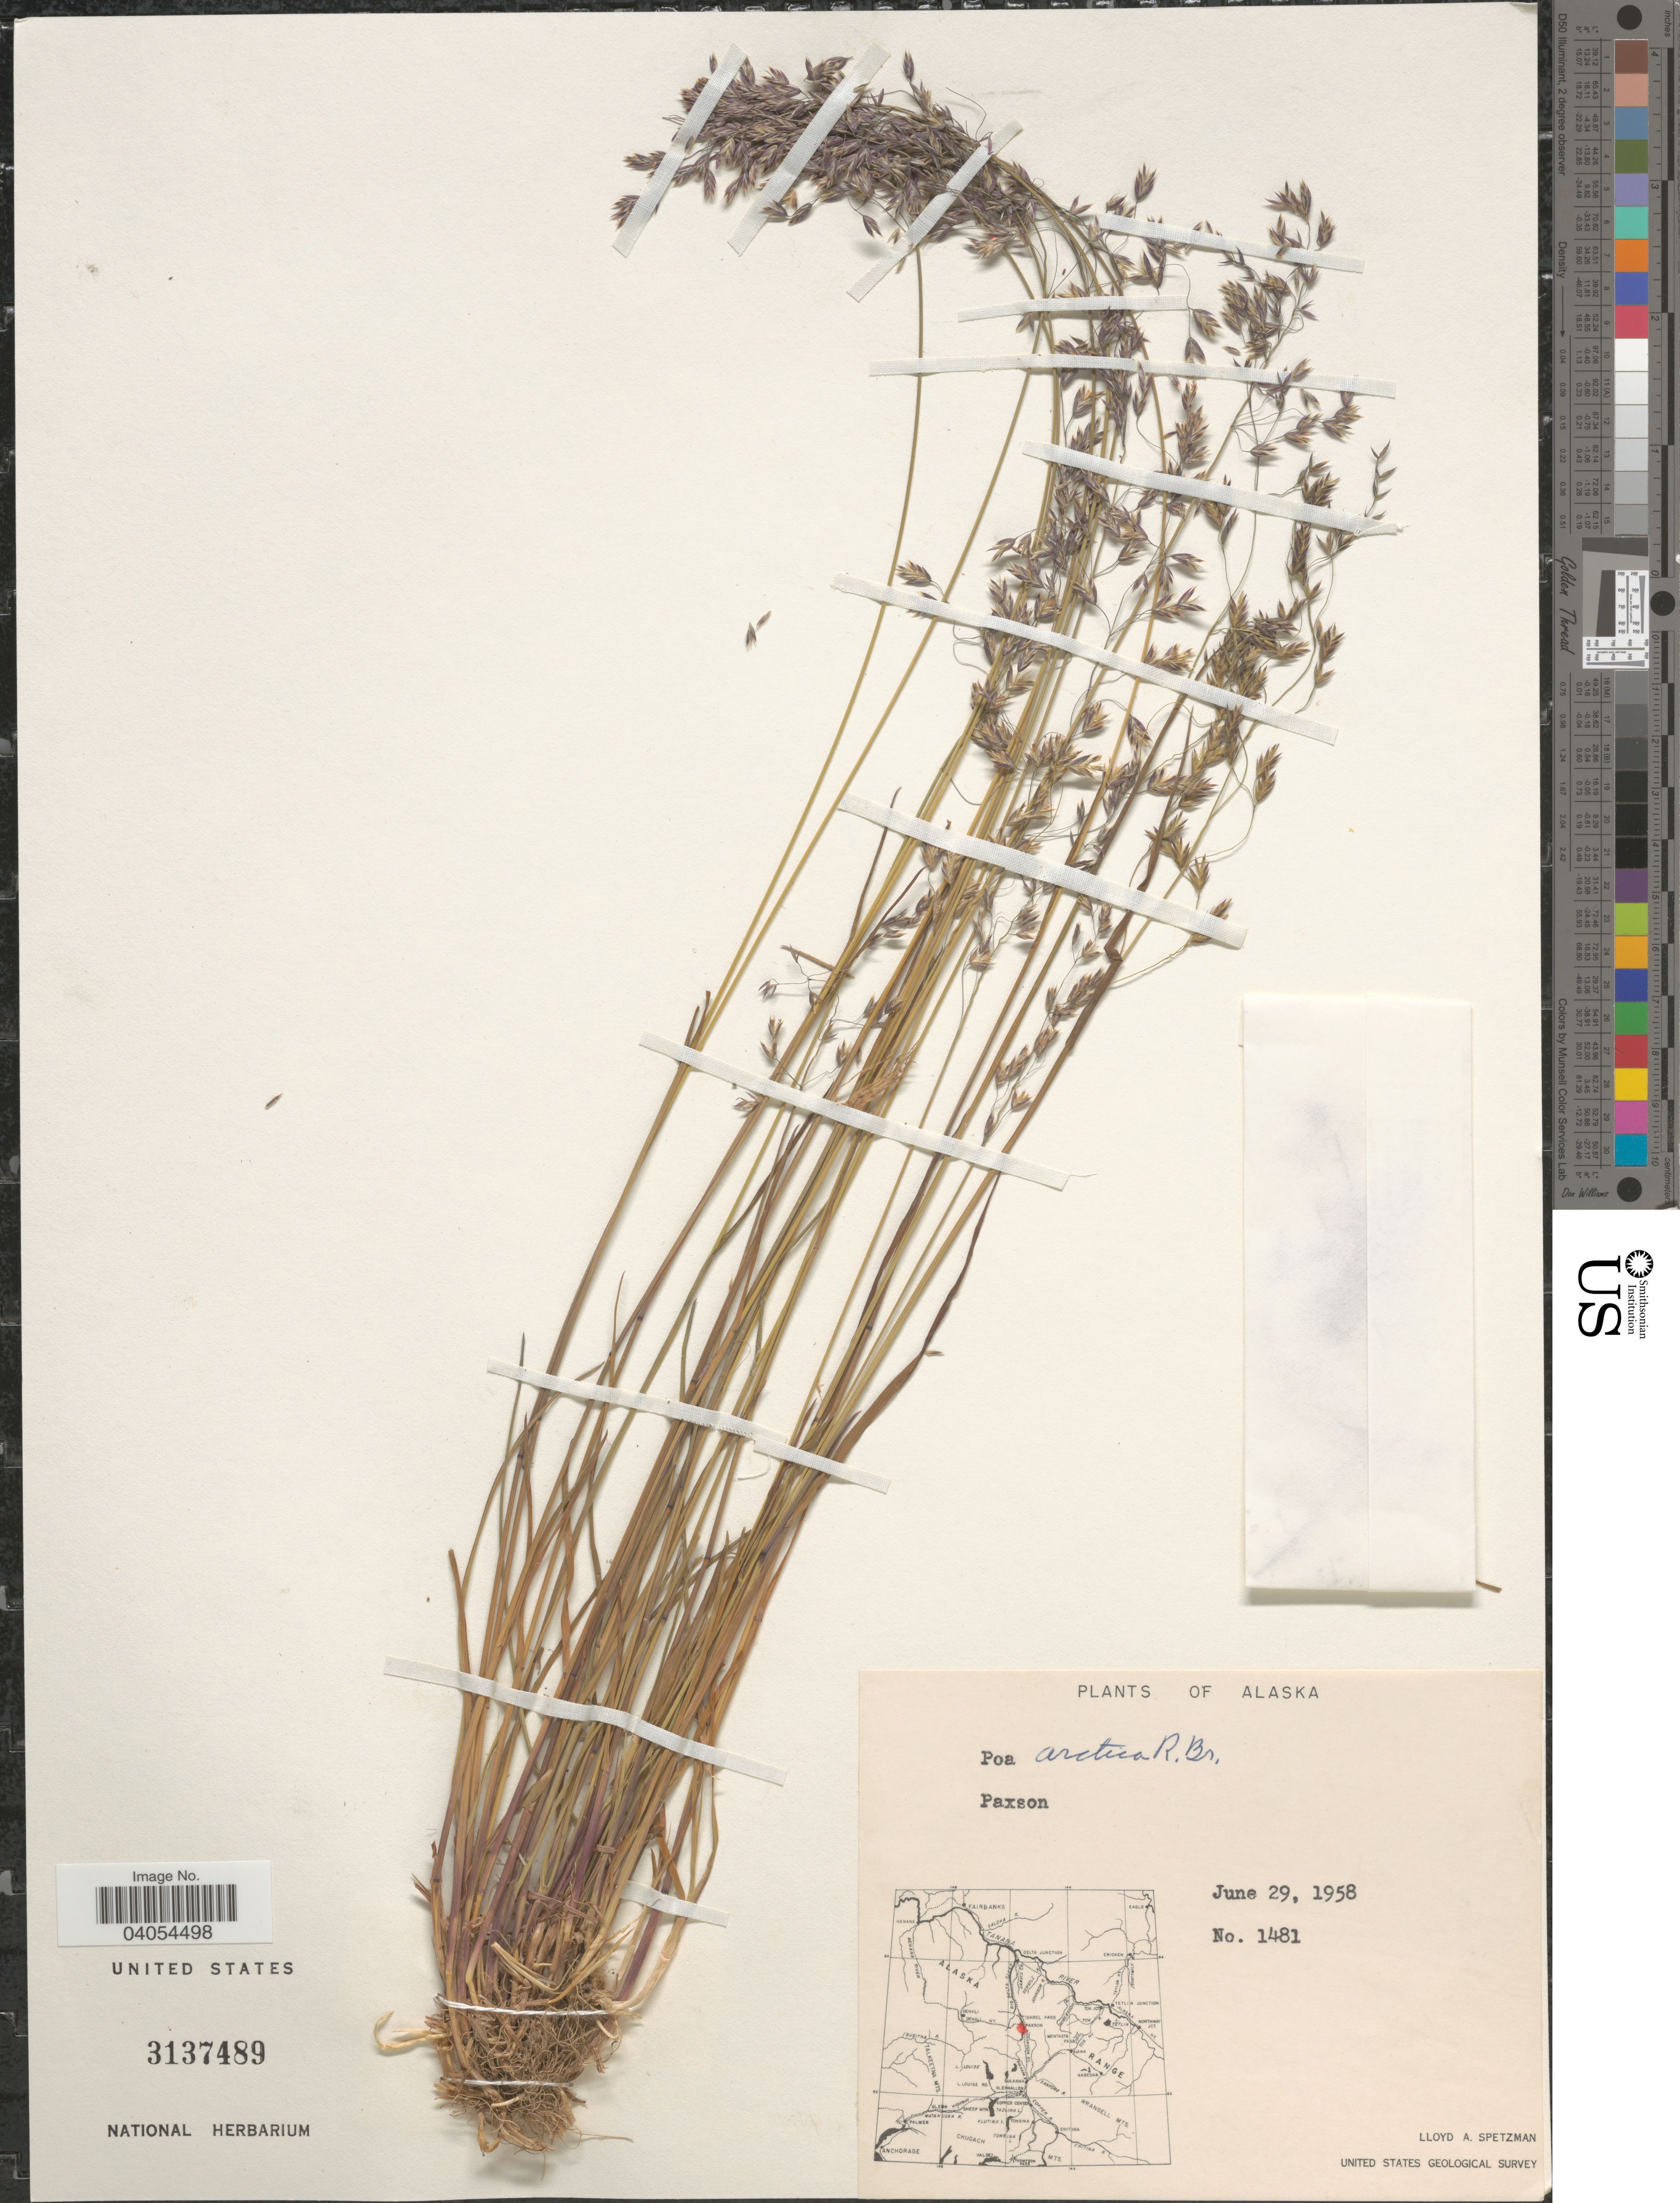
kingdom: Plantae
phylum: Tracheophyta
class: Liliopsida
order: Poales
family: Poaceae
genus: Poa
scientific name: Poa arctica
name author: R. Br.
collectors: L. Spetzman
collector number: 1481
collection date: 1958-06-29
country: United States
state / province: Alaska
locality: Paxson.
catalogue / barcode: US 3137489